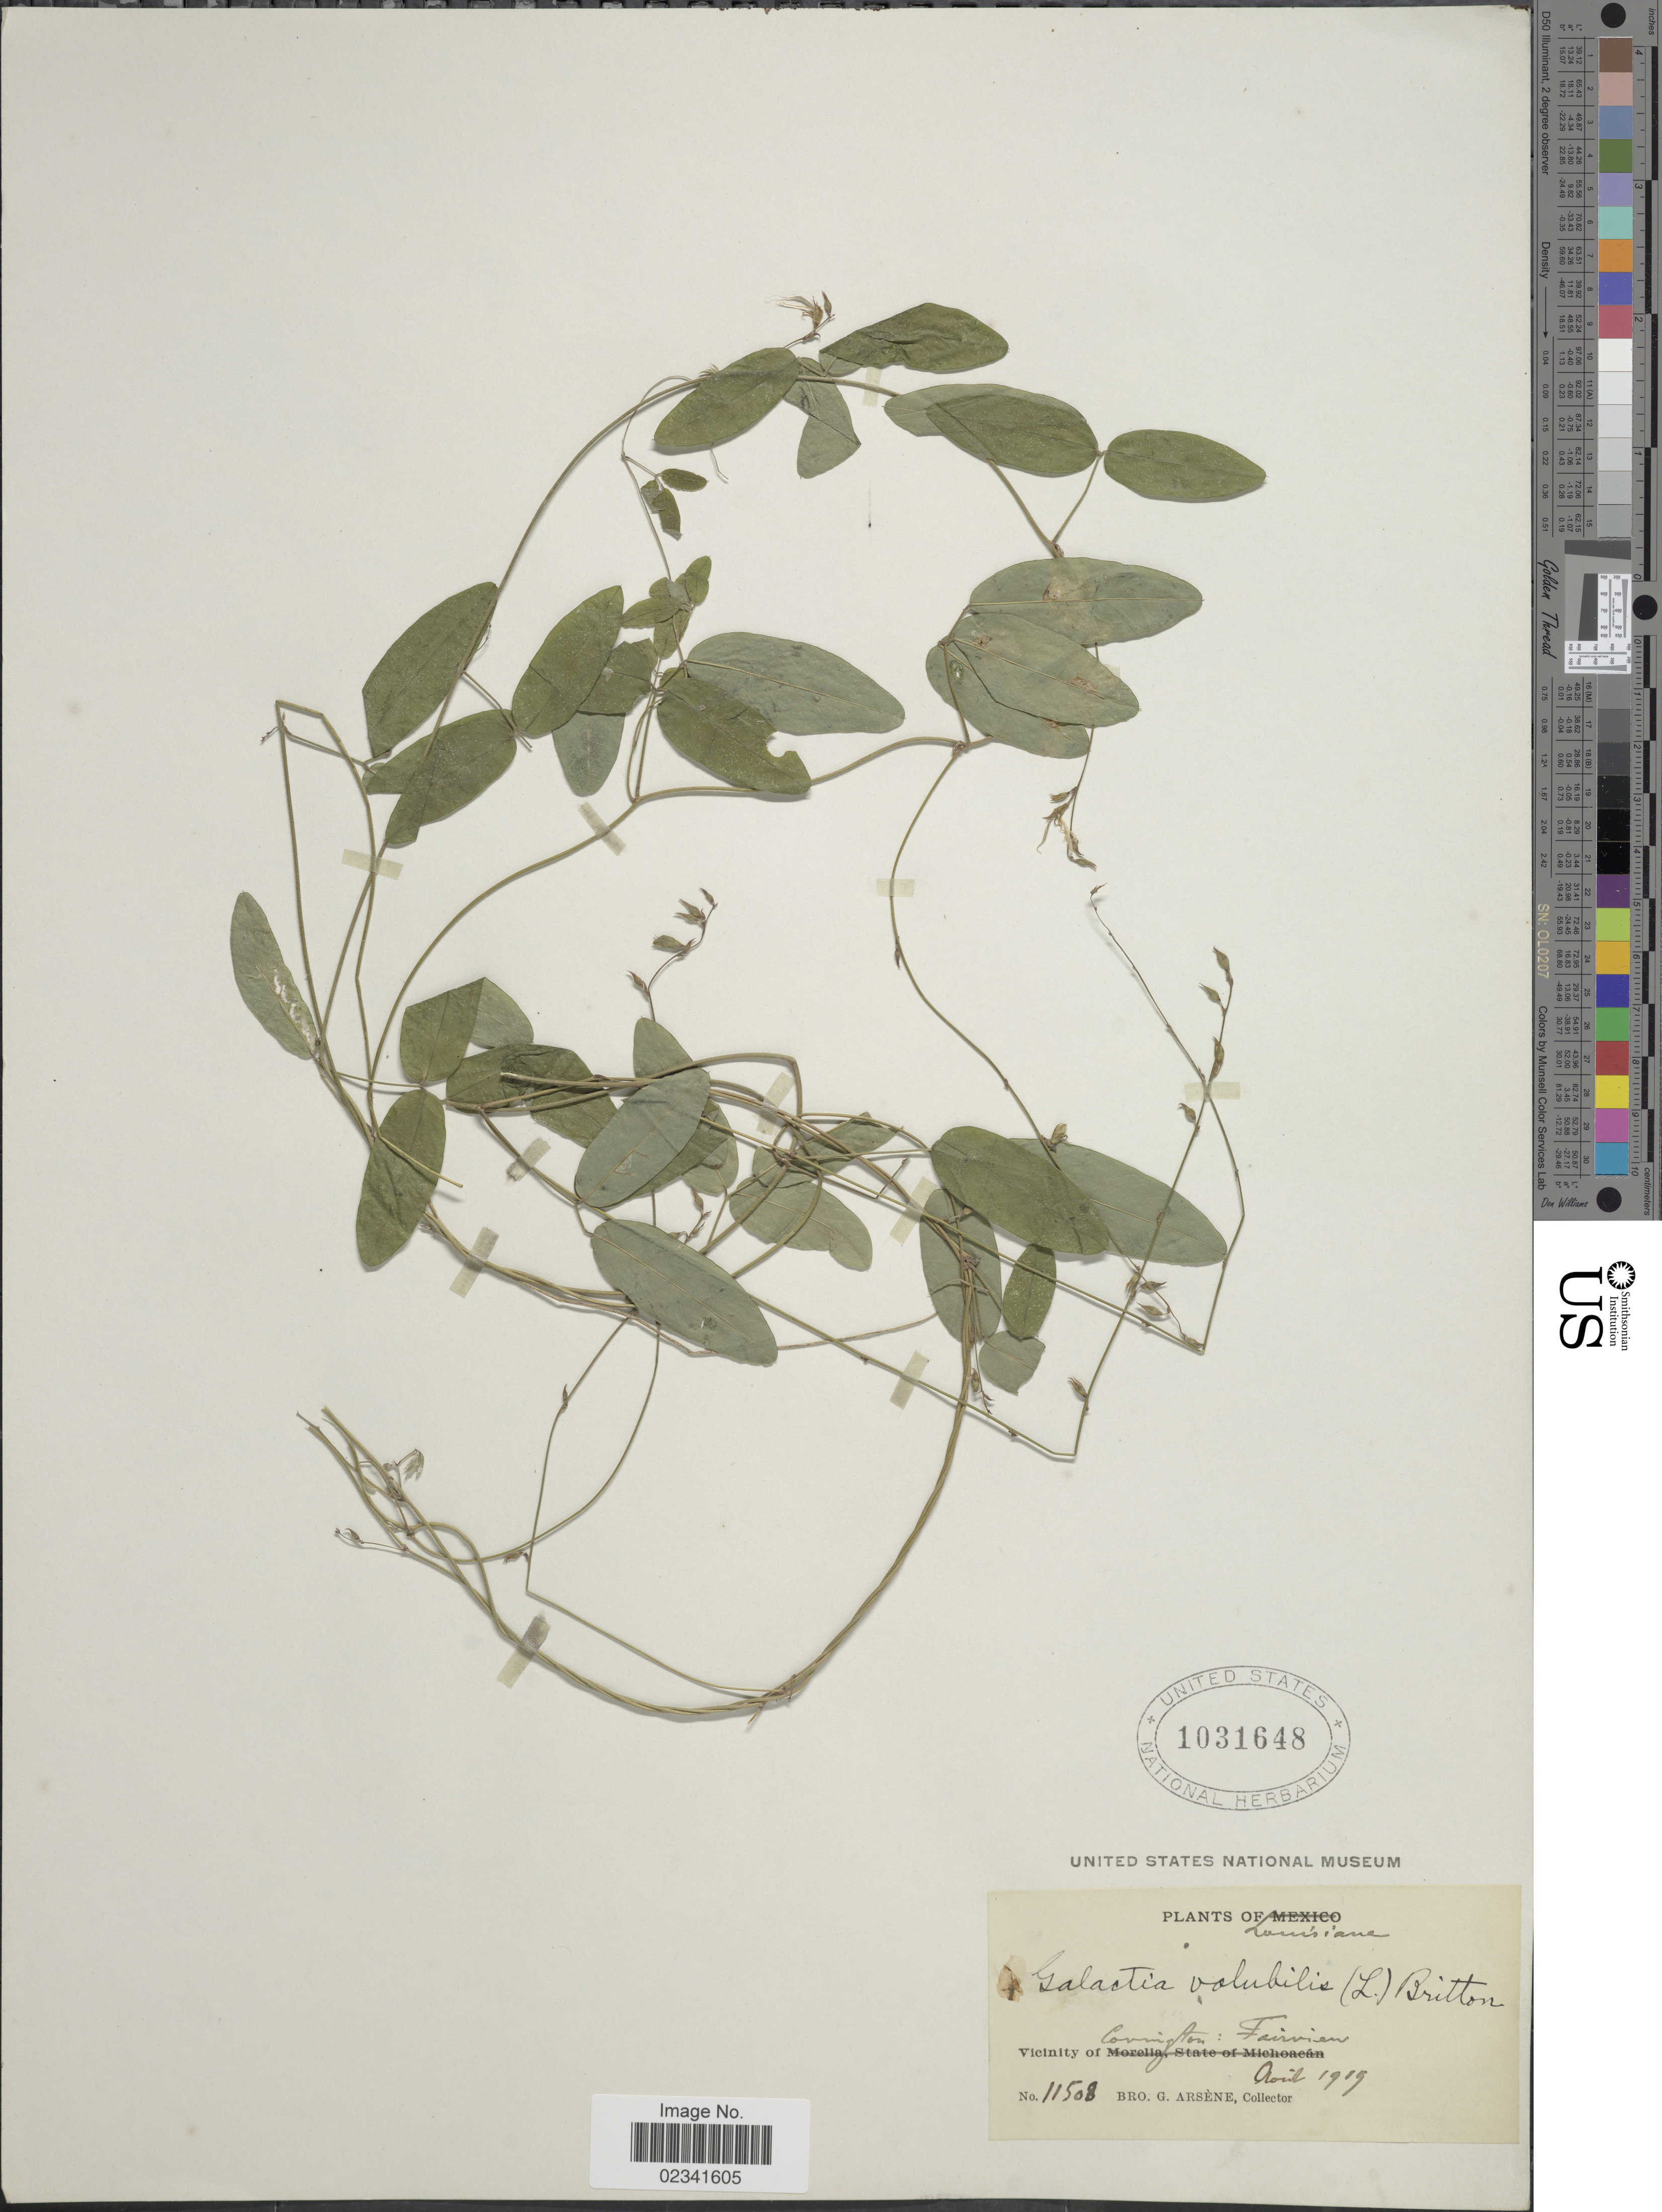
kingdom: Plantae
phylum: Tracheophyta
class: Magnoliopsida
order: Fabales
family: Fabaceae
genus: Galactia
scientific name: Galactia macreei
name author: M.A. Curtis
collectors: Bro. G. Arsène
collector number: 11508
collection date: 1919-08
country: United States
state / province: Louisiana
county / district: St. Tammany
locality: Vicinity of Covington: Fairview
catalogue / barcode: US 1031648